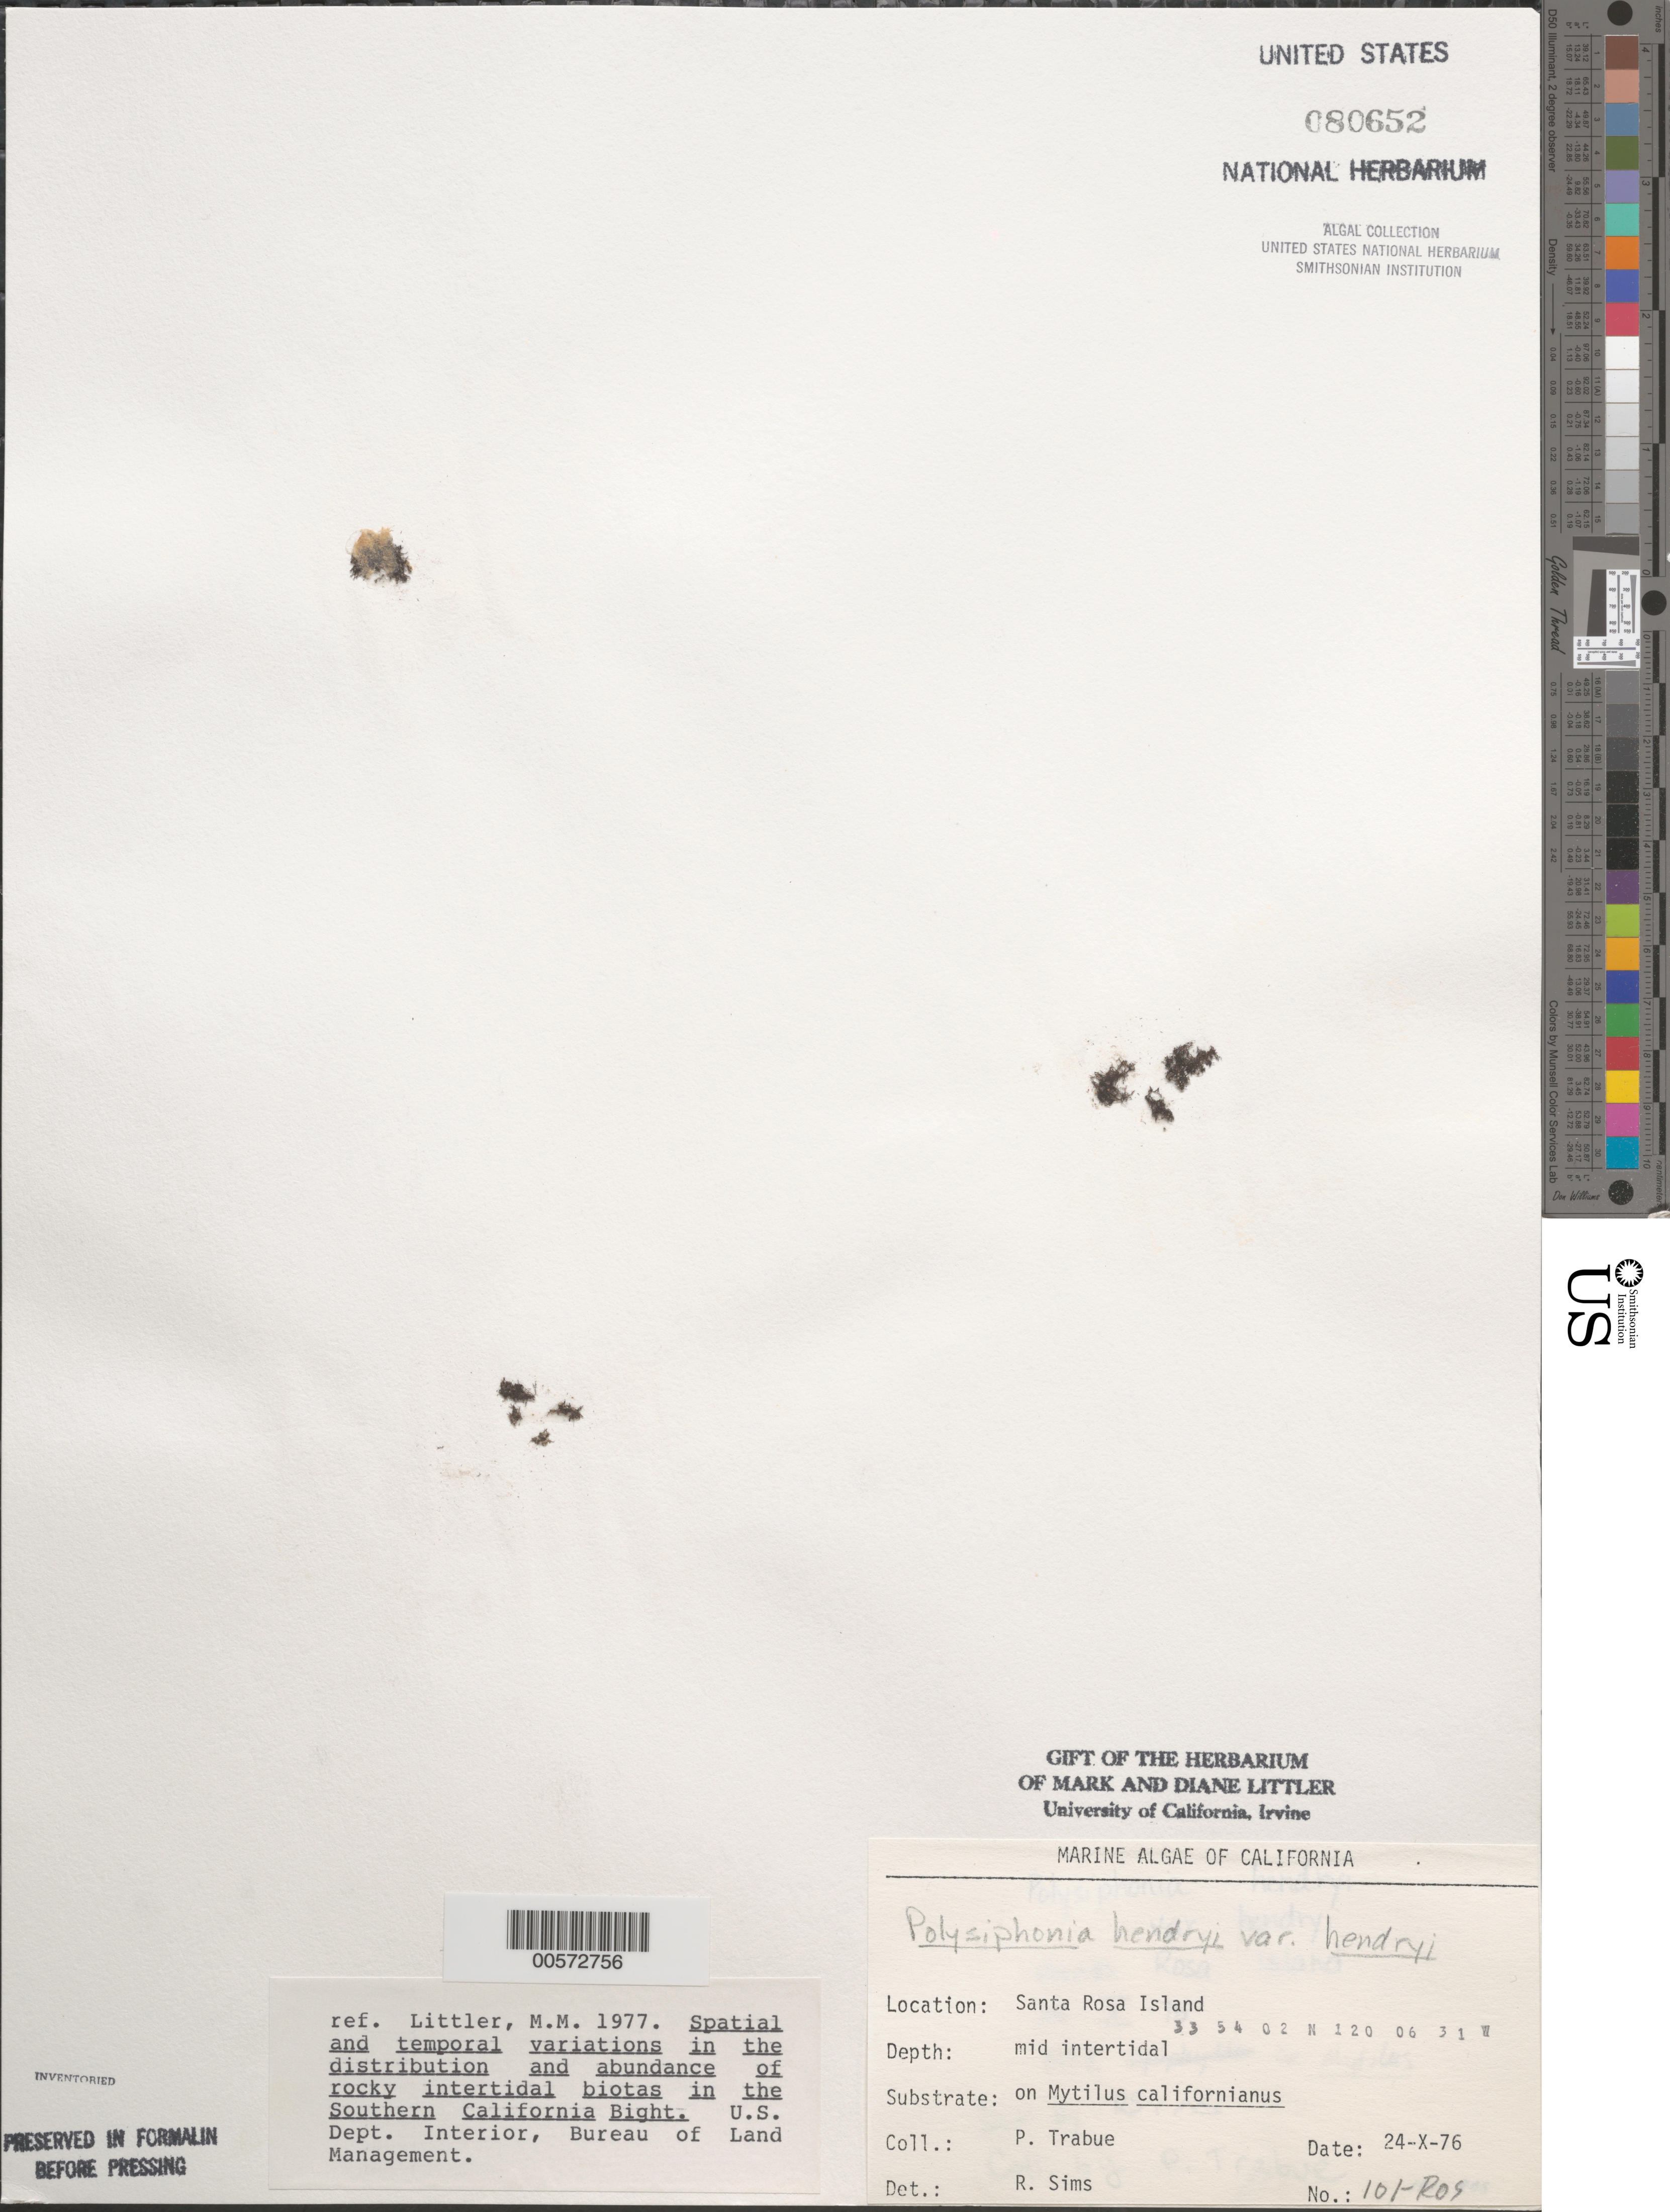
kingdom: Plantae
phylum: Rhodophyta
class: Florideophyceae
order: Ceramiales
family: Rhodomelaceae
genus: Vertebrata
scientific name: Vertebrata hendryi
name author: (N.L. Gardner) Savoie & G.W. Saunders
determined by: Algae name updating Project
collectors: P. J. Trabue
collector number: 101-ros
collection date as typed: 24 Oct 1976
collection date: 1976-10-24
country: United States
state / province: California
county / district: Santa Barbara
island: Santa Rosa Island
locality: Johnson's Lee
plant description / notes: BLM-SOCALBIGHT Rocky Intertidal Survey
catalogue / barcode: US 80652